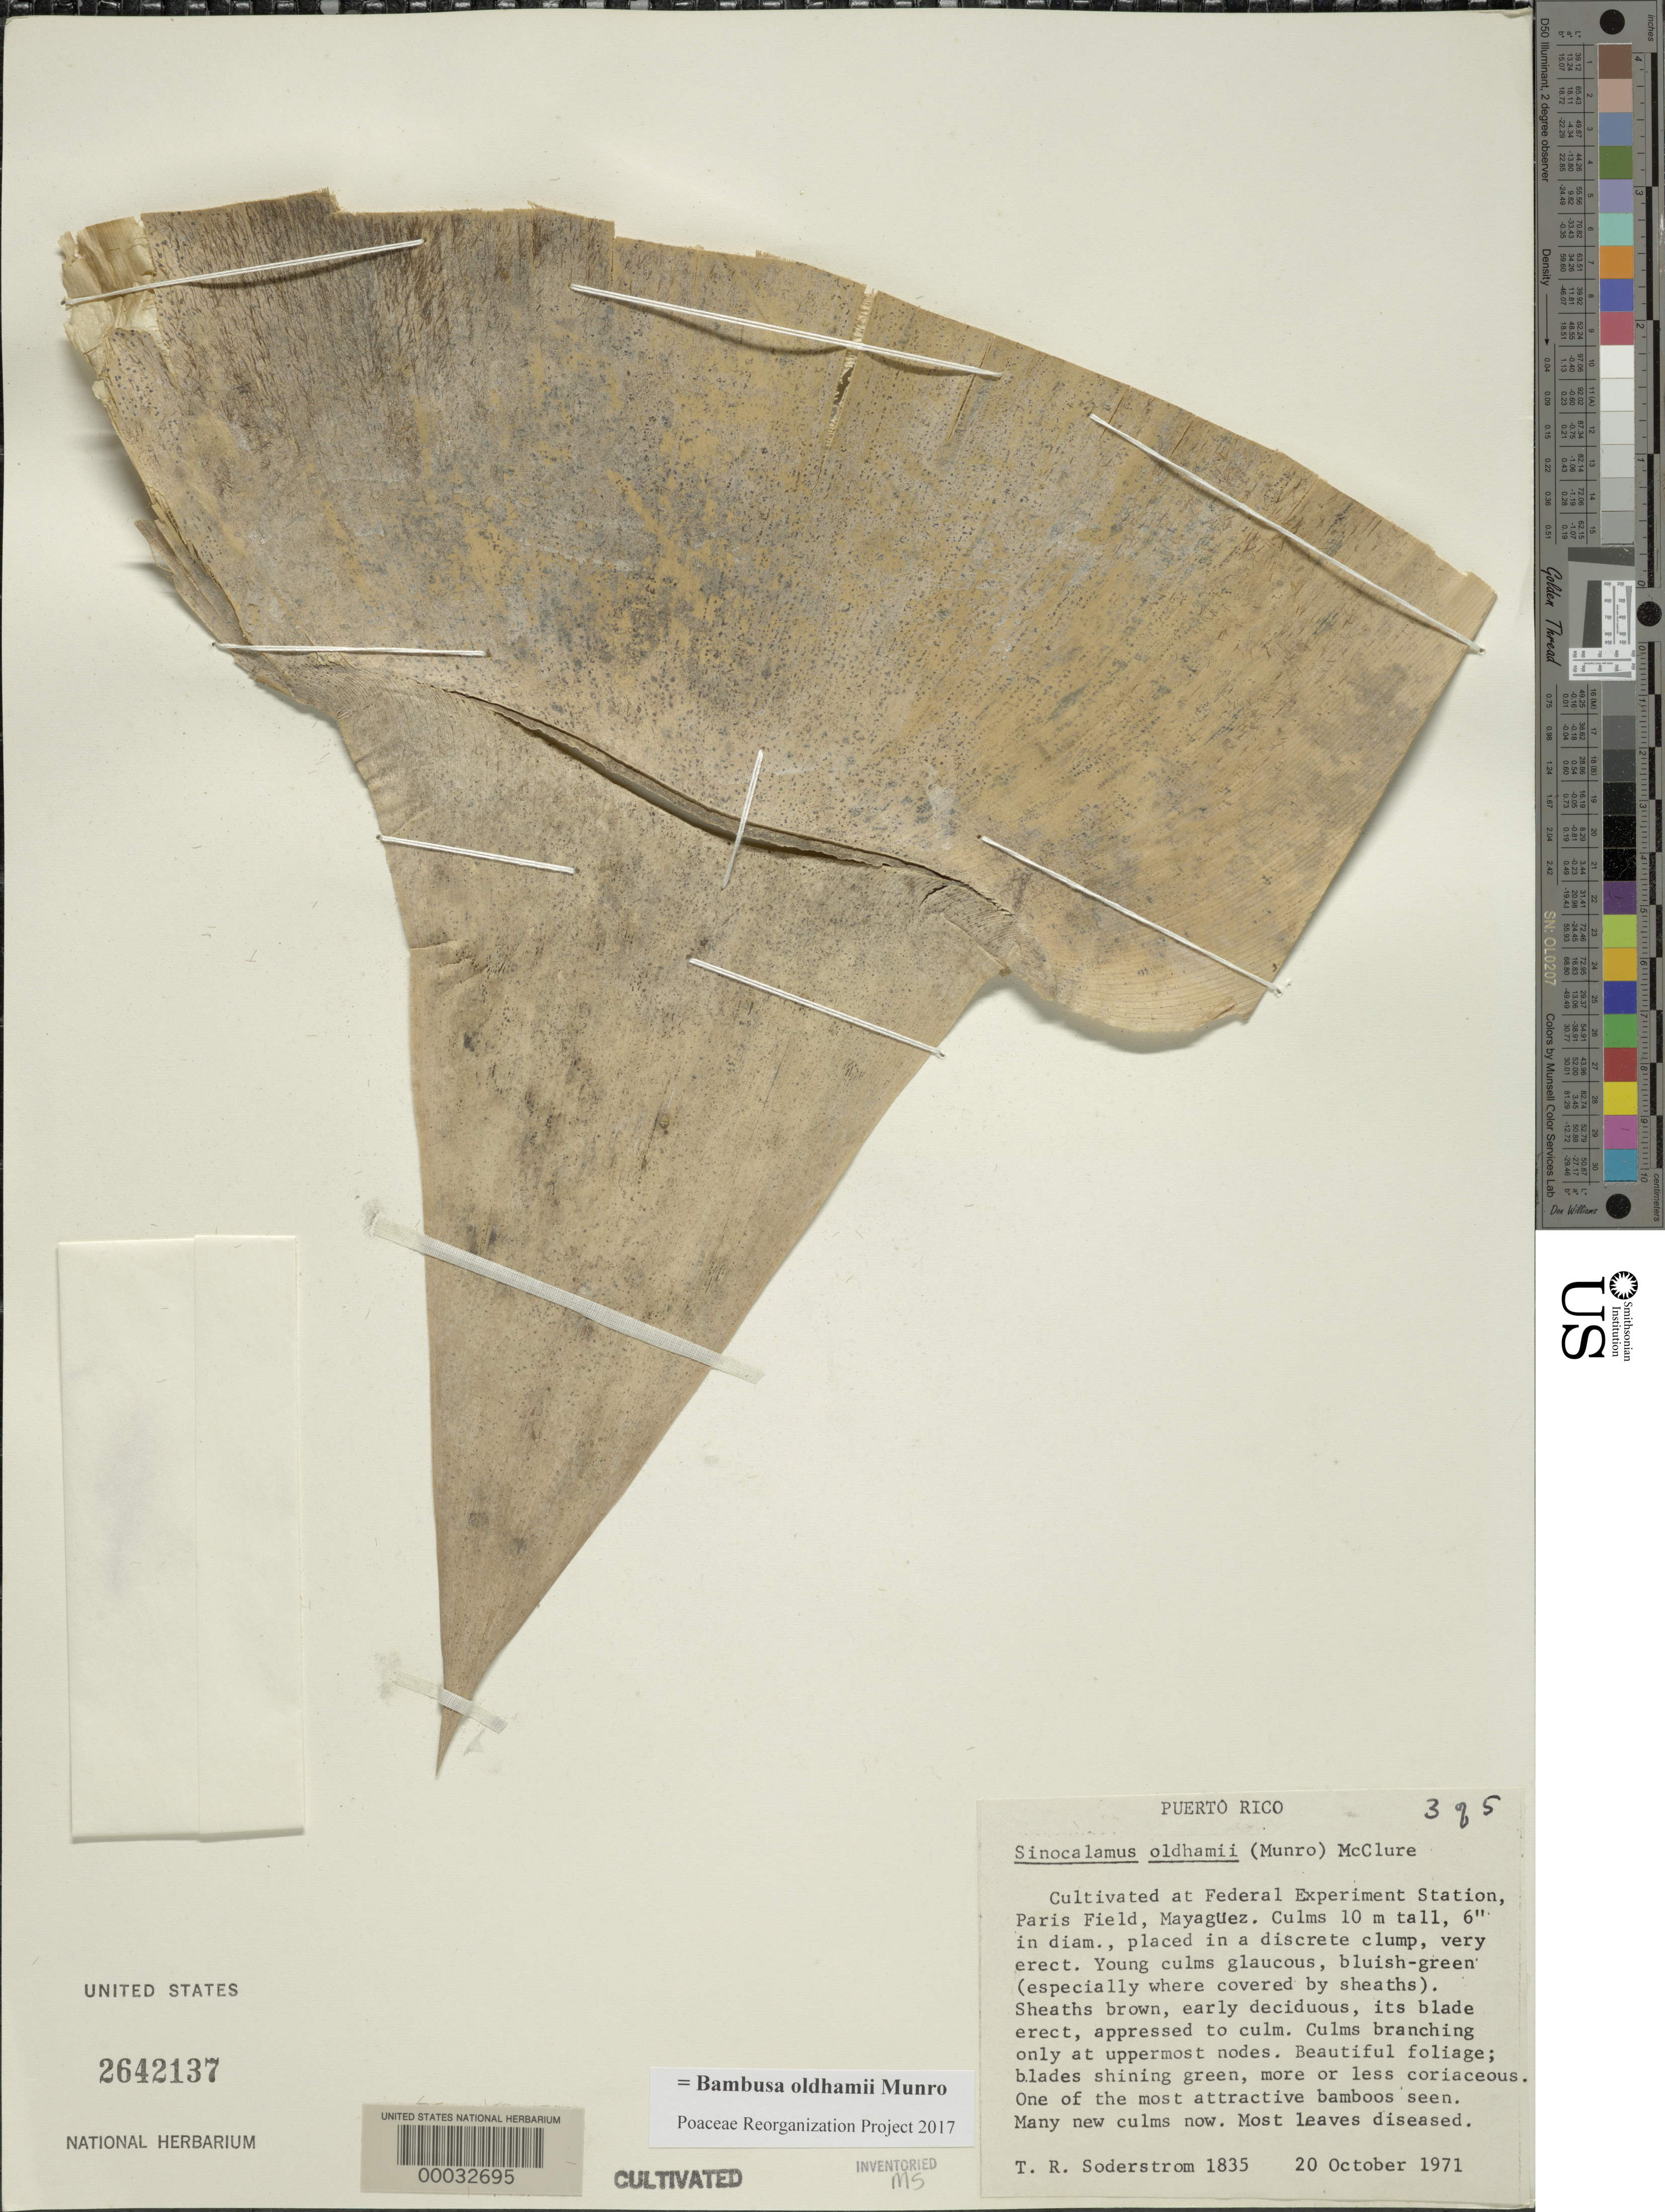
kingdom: Plantae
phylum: Tracheophyta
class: Liliopsida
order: Poales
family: Poaceae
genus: Bambusa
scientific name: Bambusa oldhamii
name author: Munro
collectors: T. R. Soderstrom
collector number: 1835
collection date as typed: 20 Oct 1971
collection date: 1971-10-20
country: Puerto Rico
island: Greater Antilles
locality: Federal Experimental Station-Mayaguez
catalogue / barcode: US 2642137